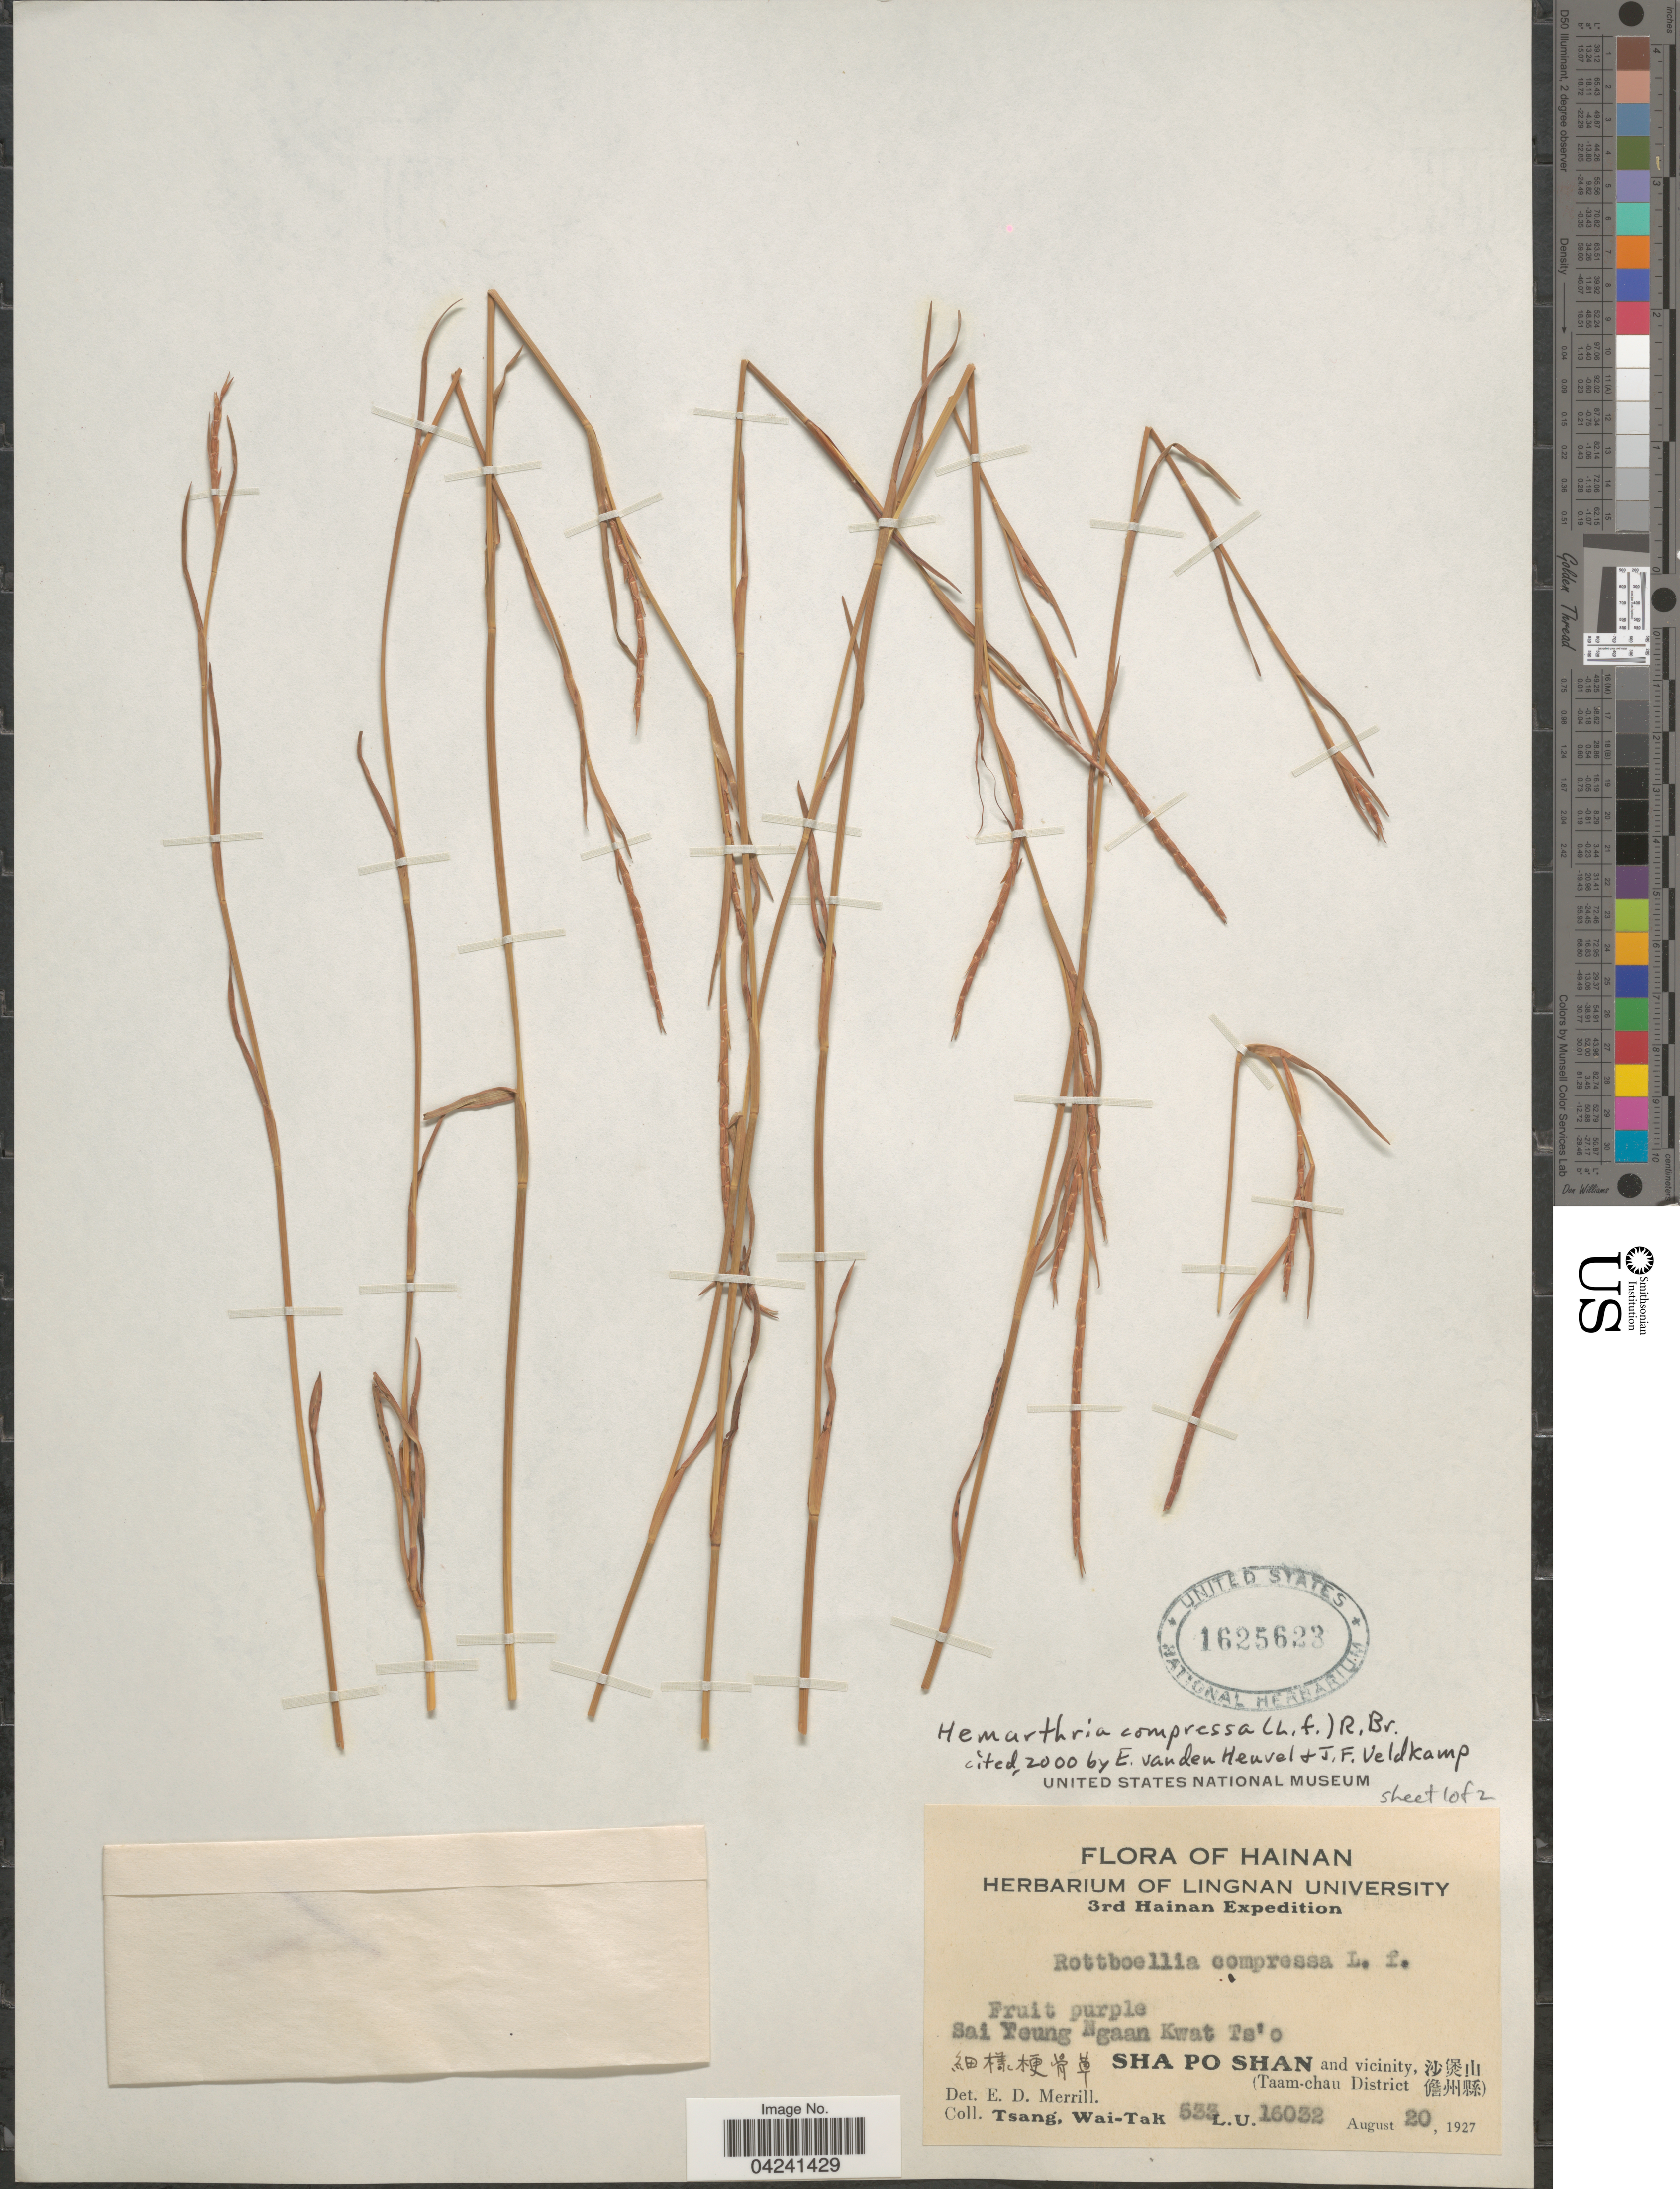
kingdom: Plantae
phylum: Tracheophyta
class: Liliopsida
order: Poales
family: Poaceae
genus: Hemarthria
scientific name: Hemarthria compressa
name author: (L.) R. Br.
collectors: W. T. Tsang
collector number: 533 L.U. 16032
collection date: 1927-08-20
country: China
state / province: Hainan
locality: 3rd Hainan Expedition. Sai Yeung Ngaan Kwat Ts'o. Sha Po Shan and vicinity, X. (Taam-chau District X).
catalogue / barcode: US 1625623